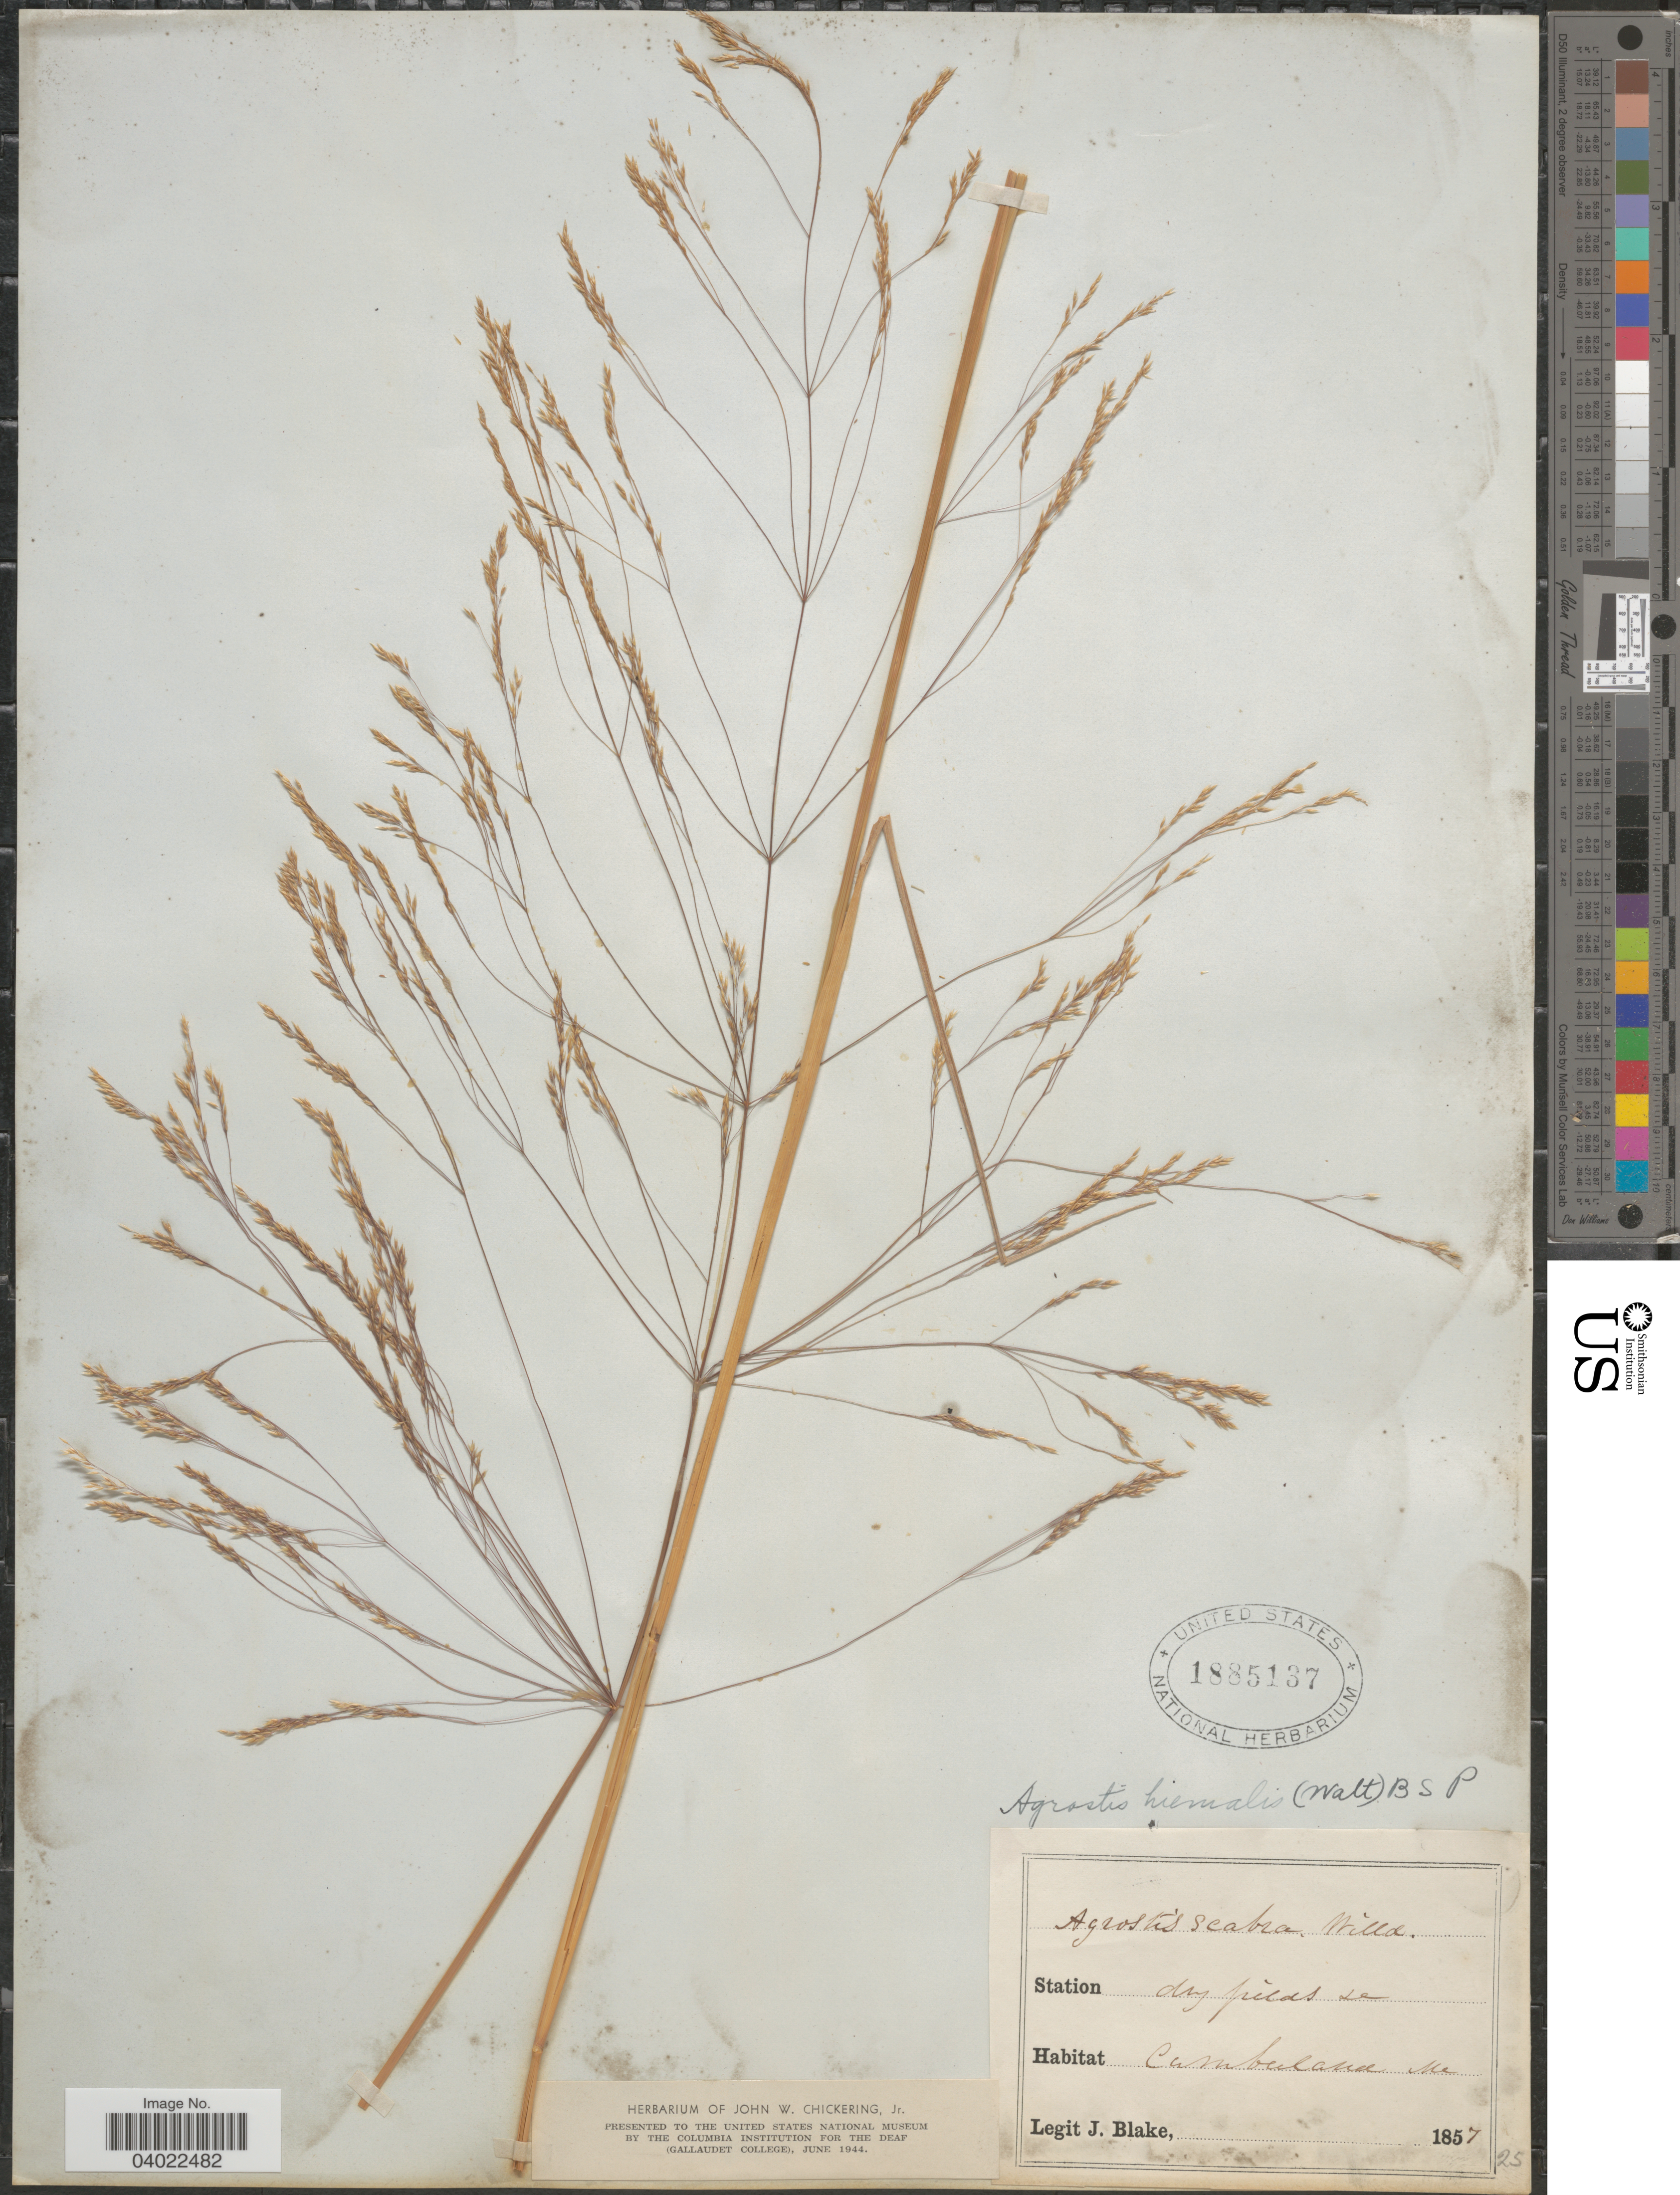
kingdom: Plantae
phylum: Tracheophyta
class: Liliopsida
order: Poales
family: Poaceae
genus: Agrostis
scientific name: Agrostis scabra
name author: Willd.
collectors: J. Blake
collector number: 25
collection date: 1857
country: United States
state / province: Maine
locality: Station. Cambulana.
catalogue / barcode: US 1885137